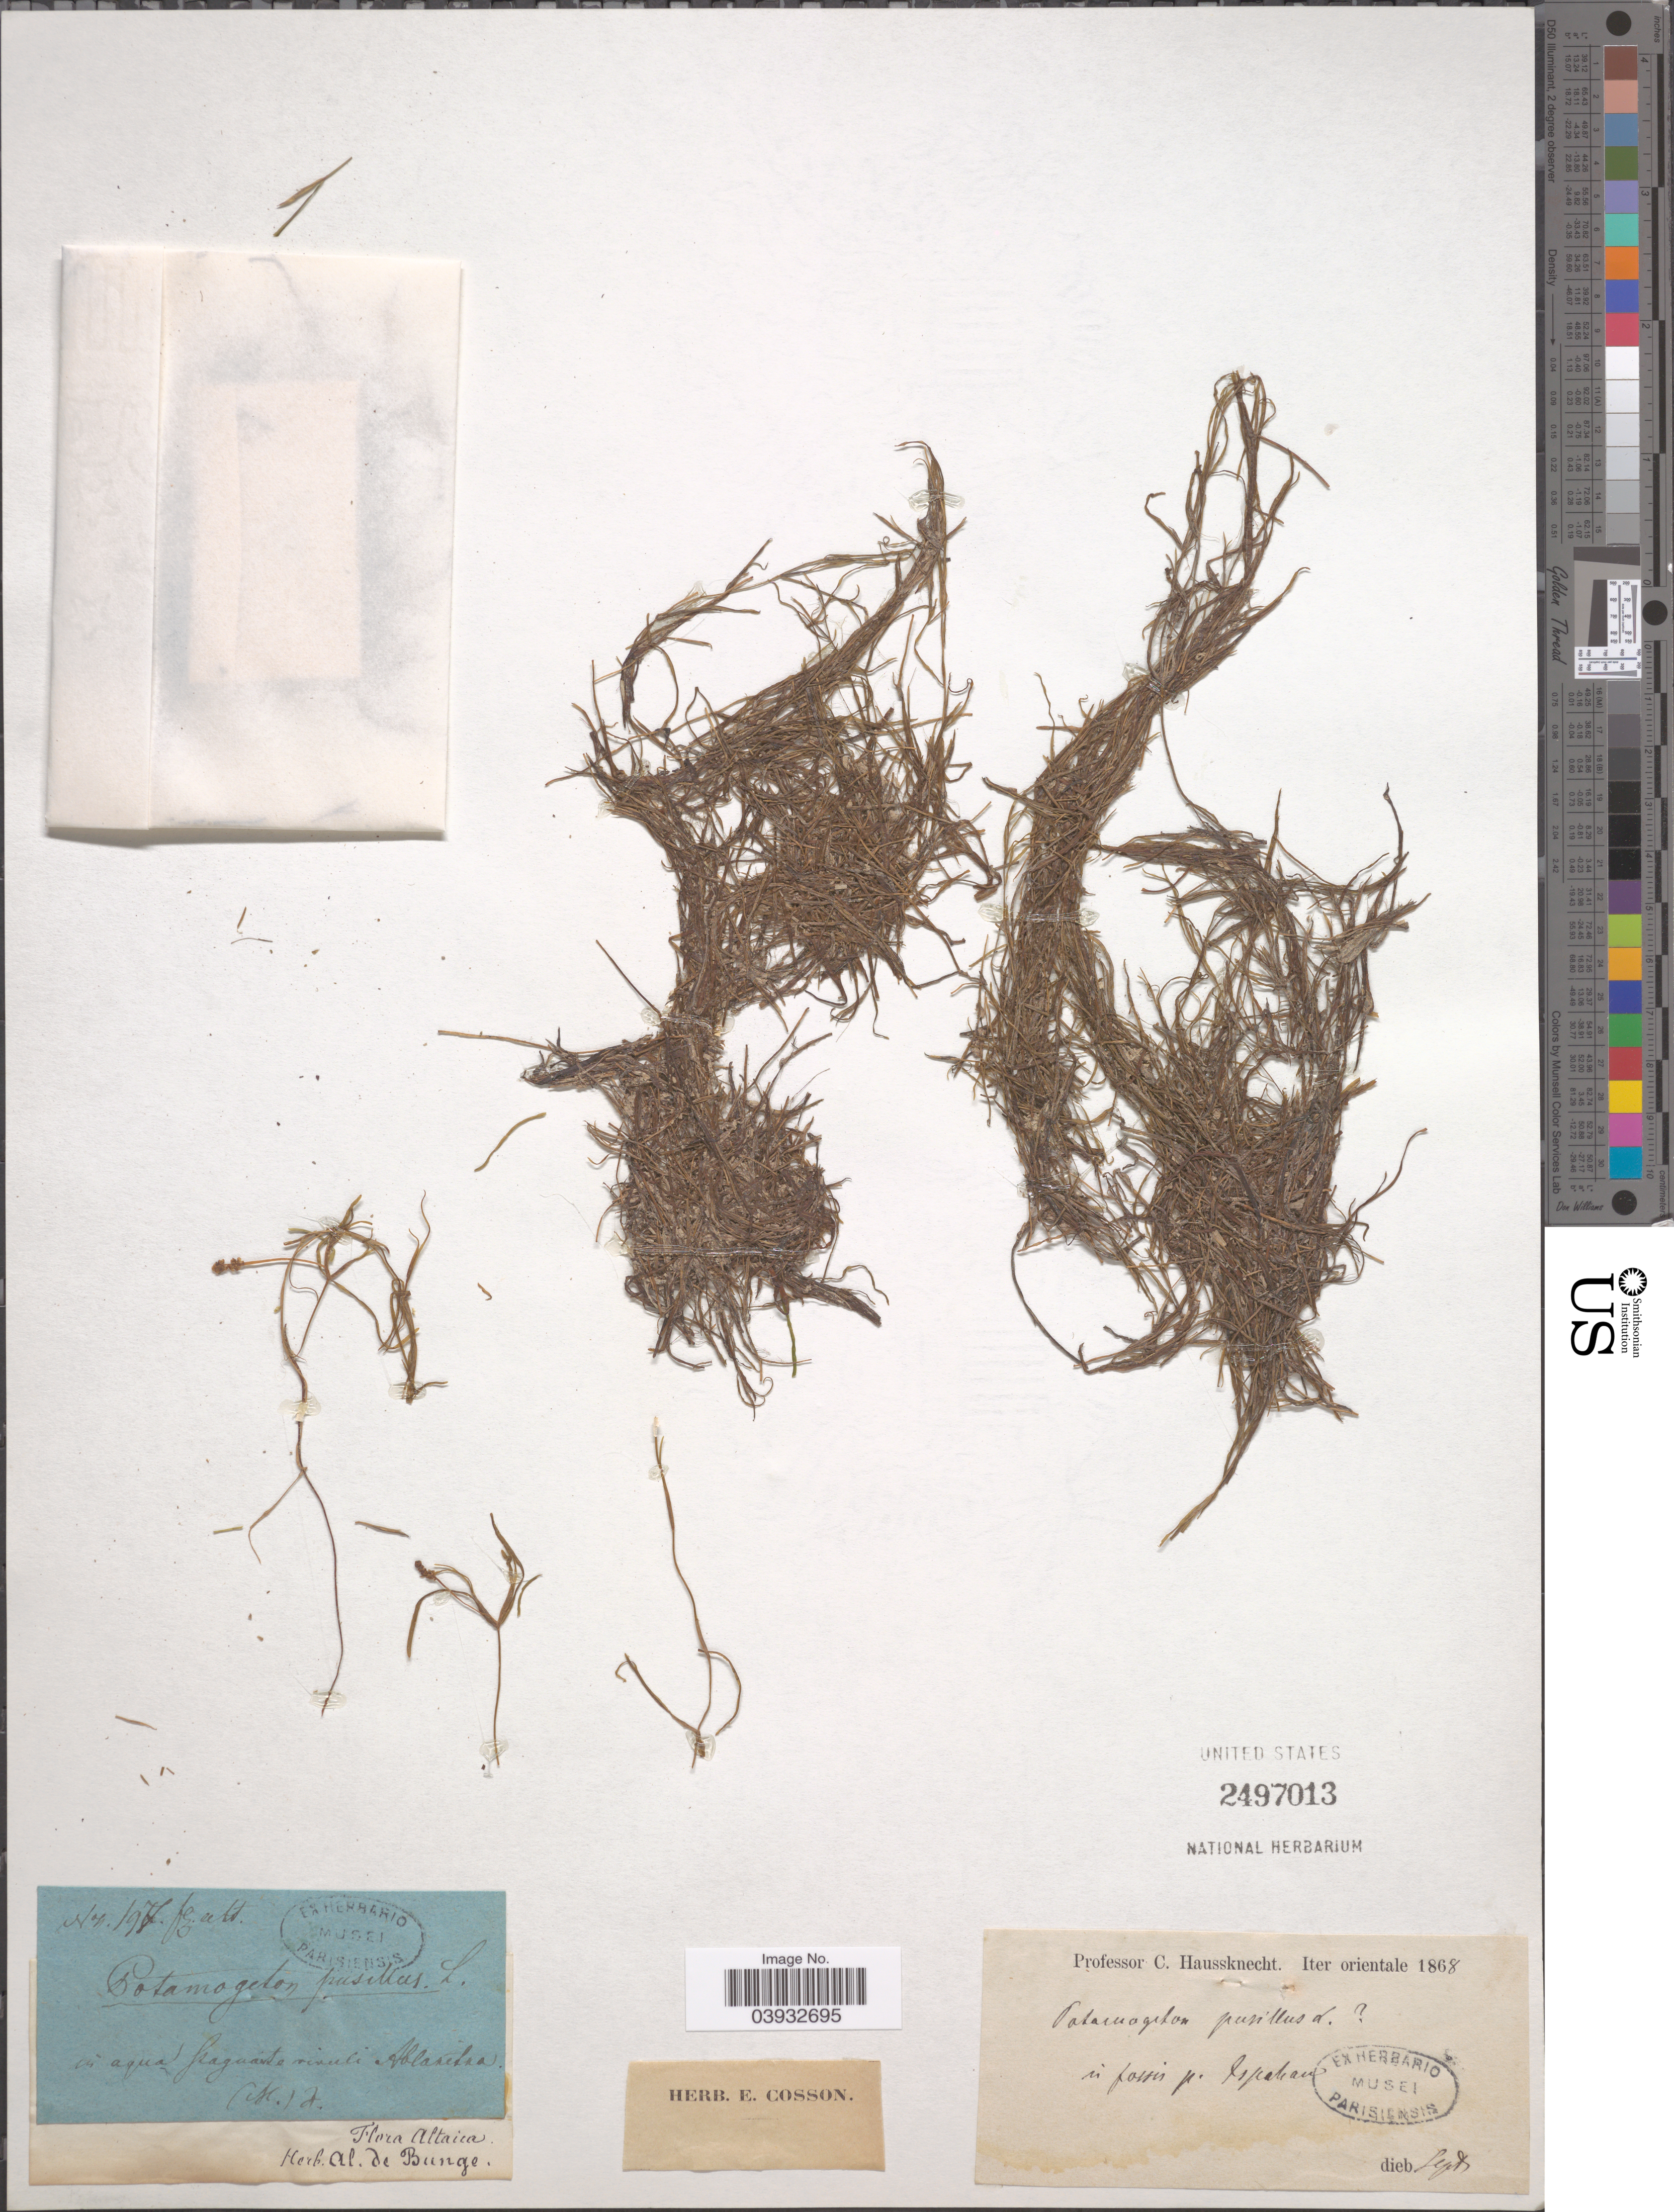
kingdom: Plantae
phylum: Tracheophyta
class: Liliopsida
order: Alismatales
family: Potamogetonaceae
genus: Potamogeton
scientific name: Potamogeton pusillus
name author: L.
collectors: C. Haussknecht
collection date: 1868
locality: In fossis p. Aspahan [interpreted]. in agua fraguante rivuli Ablasitna. [interpreted] Altaica.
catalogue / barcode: US 2497013